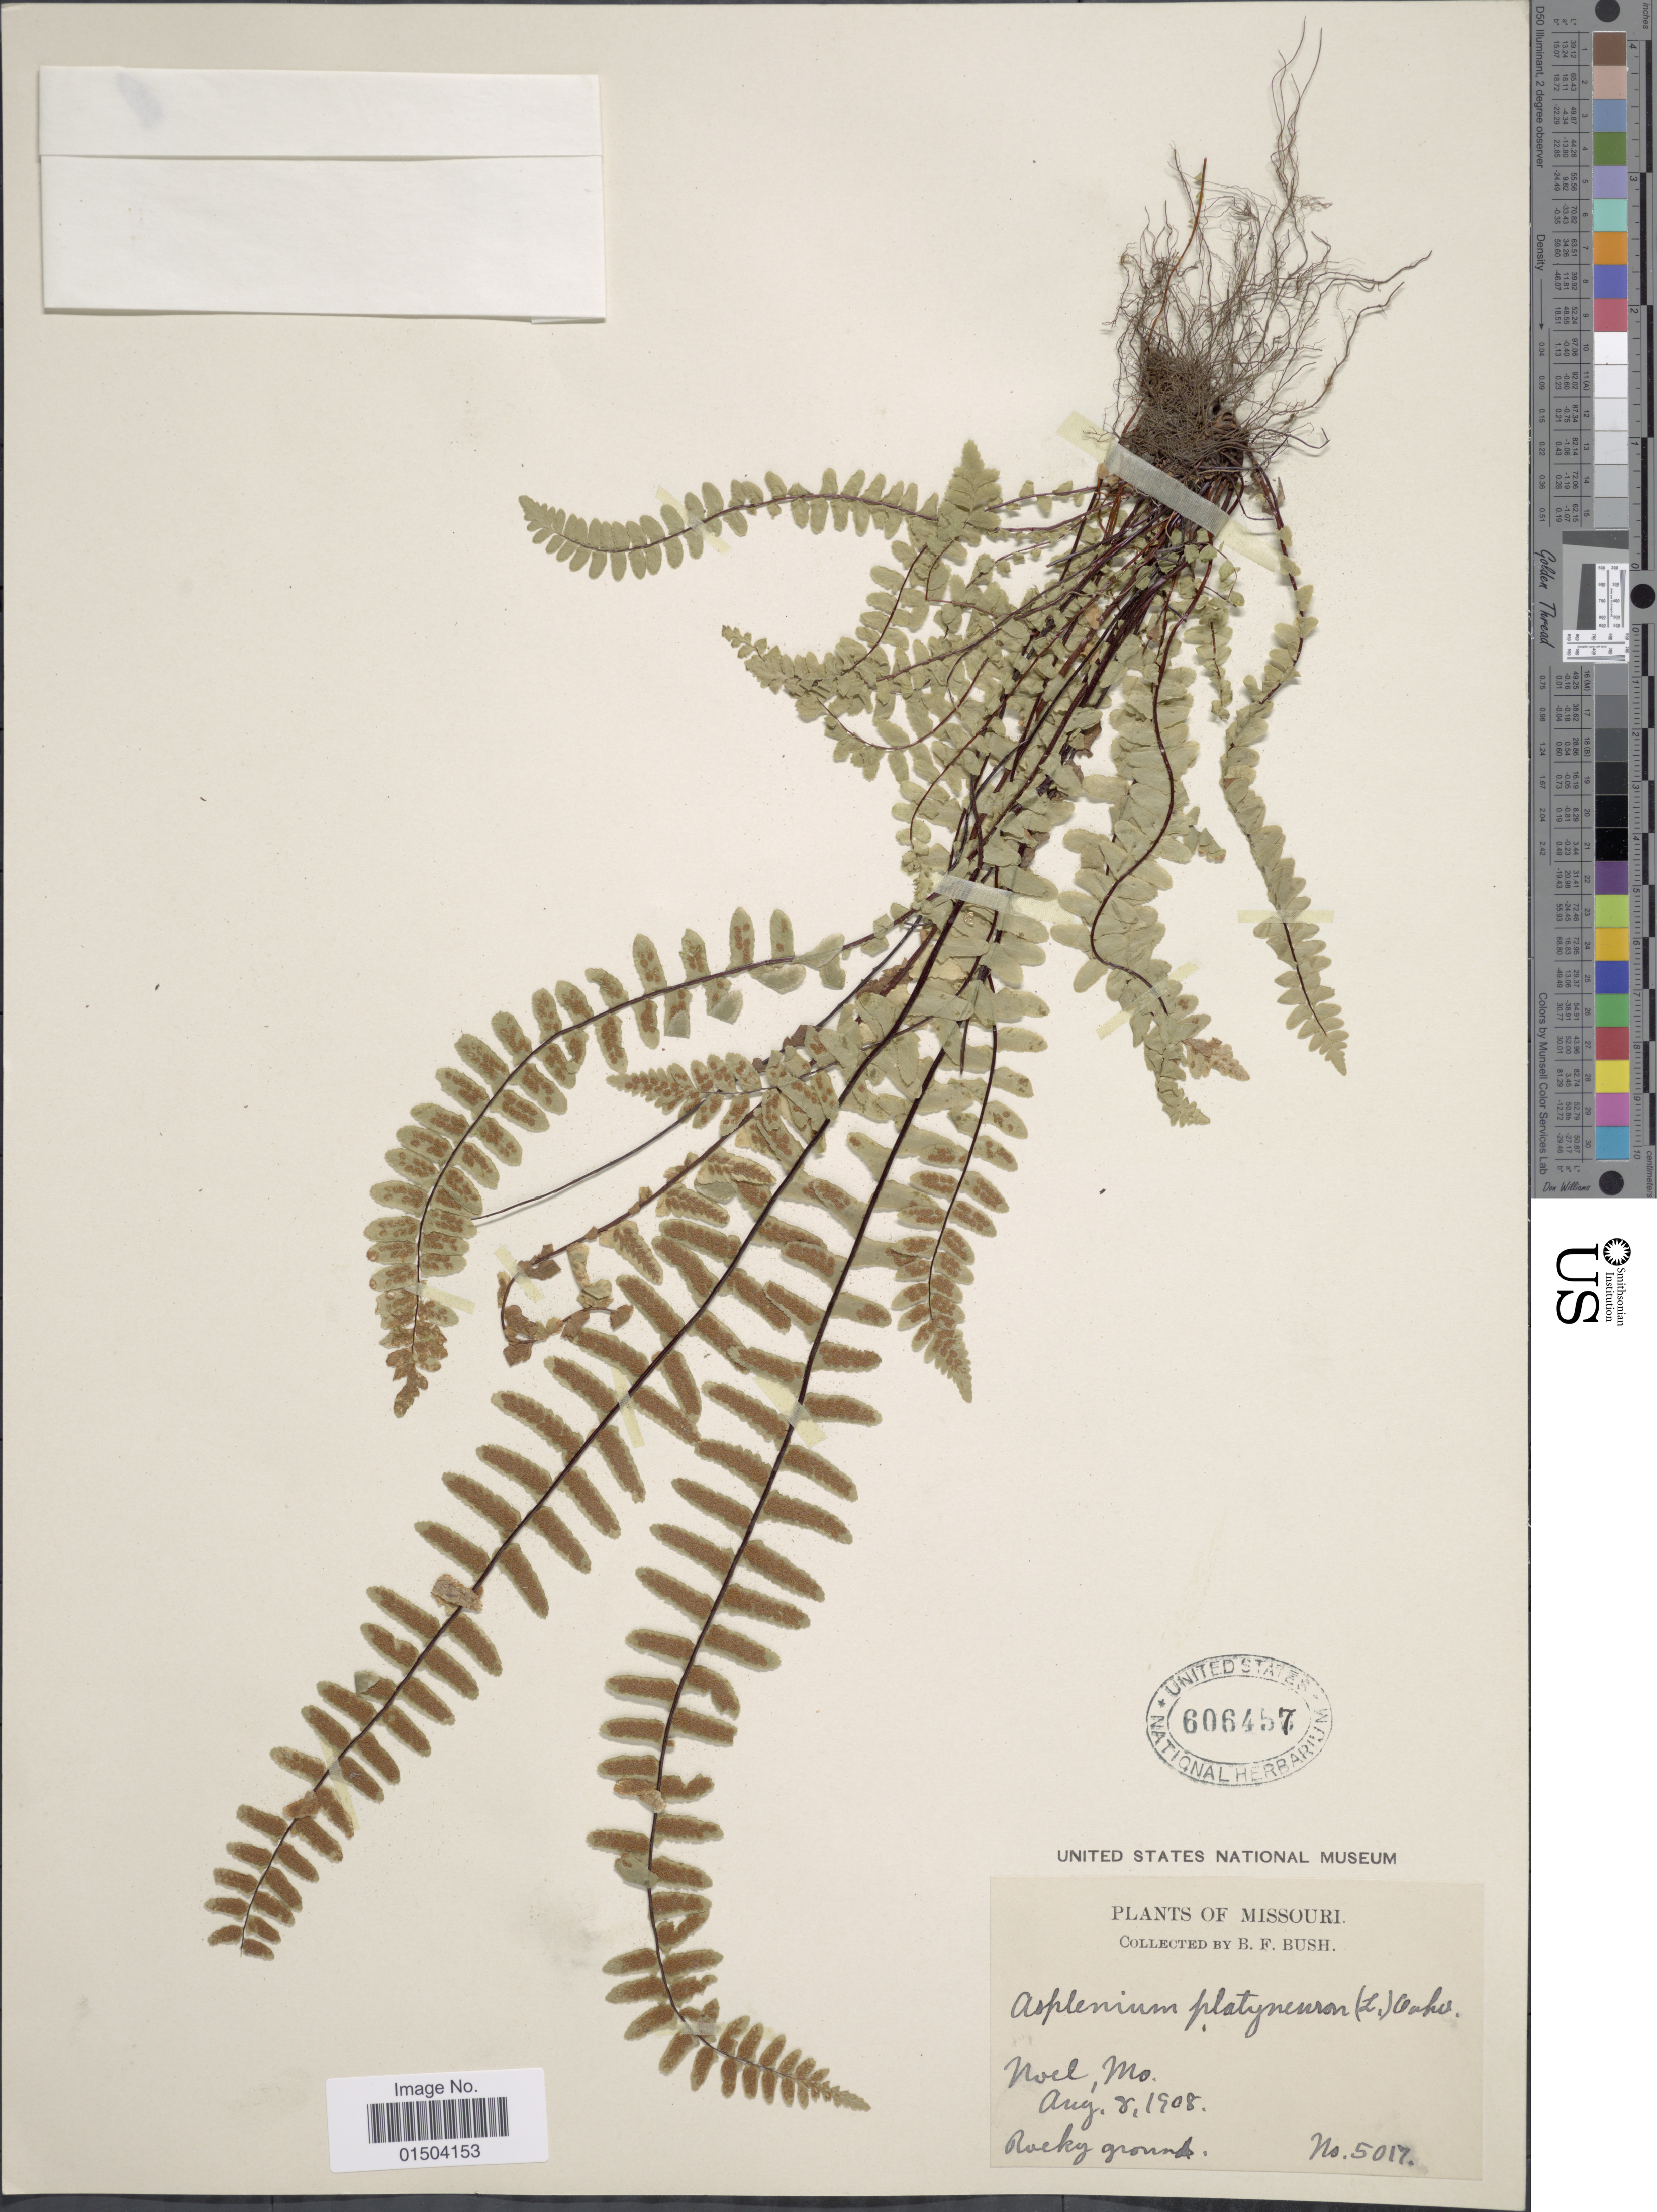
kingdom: Plantae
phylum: Tracheophyta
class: Polypodiopsida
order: Polypodiales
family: Aspleniaceae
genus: Asplenium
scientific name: Asplenium platyneuron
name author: (L.) Britton, Stearns & Poggenb.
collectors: B. F. Bush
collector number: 5017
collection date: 1908-08-08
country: United States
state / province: Missouri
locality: Noel.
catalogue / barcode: US 606457